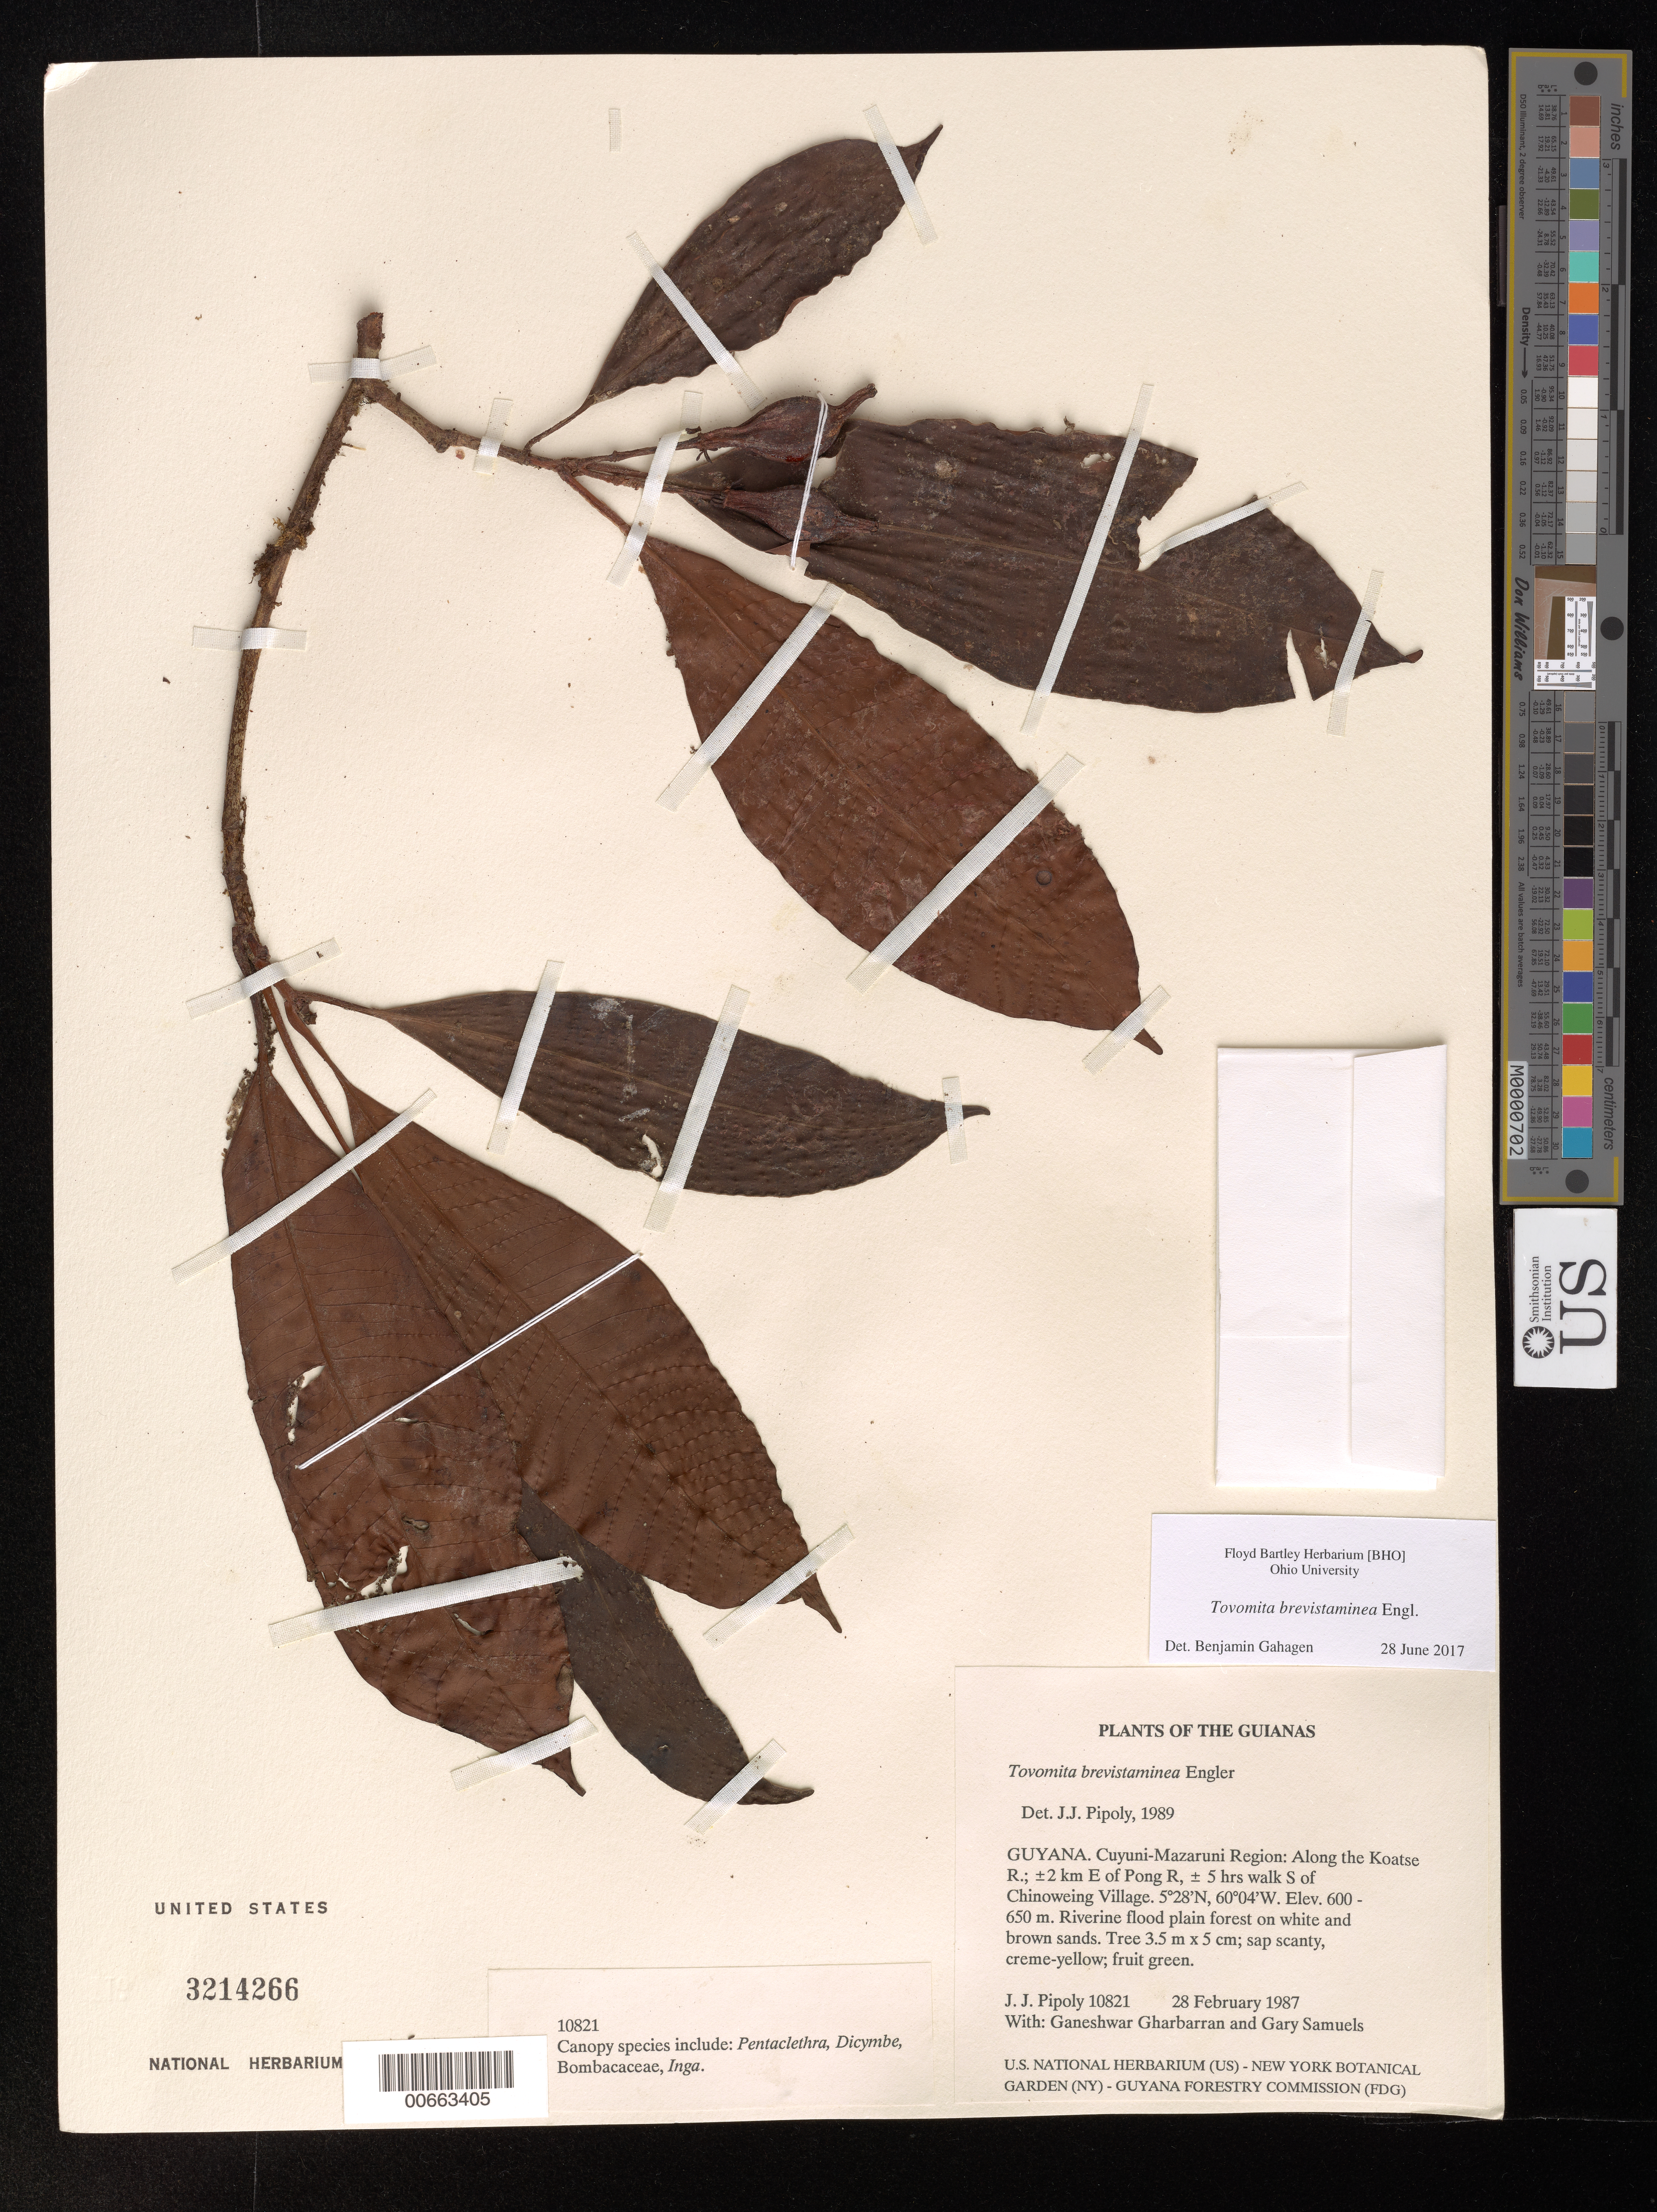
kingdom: Plantae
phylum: Tracheophyta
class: Magnoliopsida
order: Malpighiales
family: Clusiaceae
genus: Tovomita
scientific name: Tovomita brevistaminea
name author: Engl.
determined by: Pipoly, J. J., III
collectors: J. J. Pipoly, G. Gharbarran & G. Samuels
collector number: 10821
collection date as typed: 28 February 1987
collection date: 1987-02-28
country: Guyana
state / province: Cuyuni-Mazaruni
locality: Along the Koatse R.; ±2 km E of Pong R, ± 5 hrs walk S of Chinoweing Village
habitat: Riverine flood plain forest on white and brown sands; canopy spp. include Pentaclethra, Dicymbe, Bombacaceae, Inga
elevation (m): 600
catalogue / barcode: US 3214266